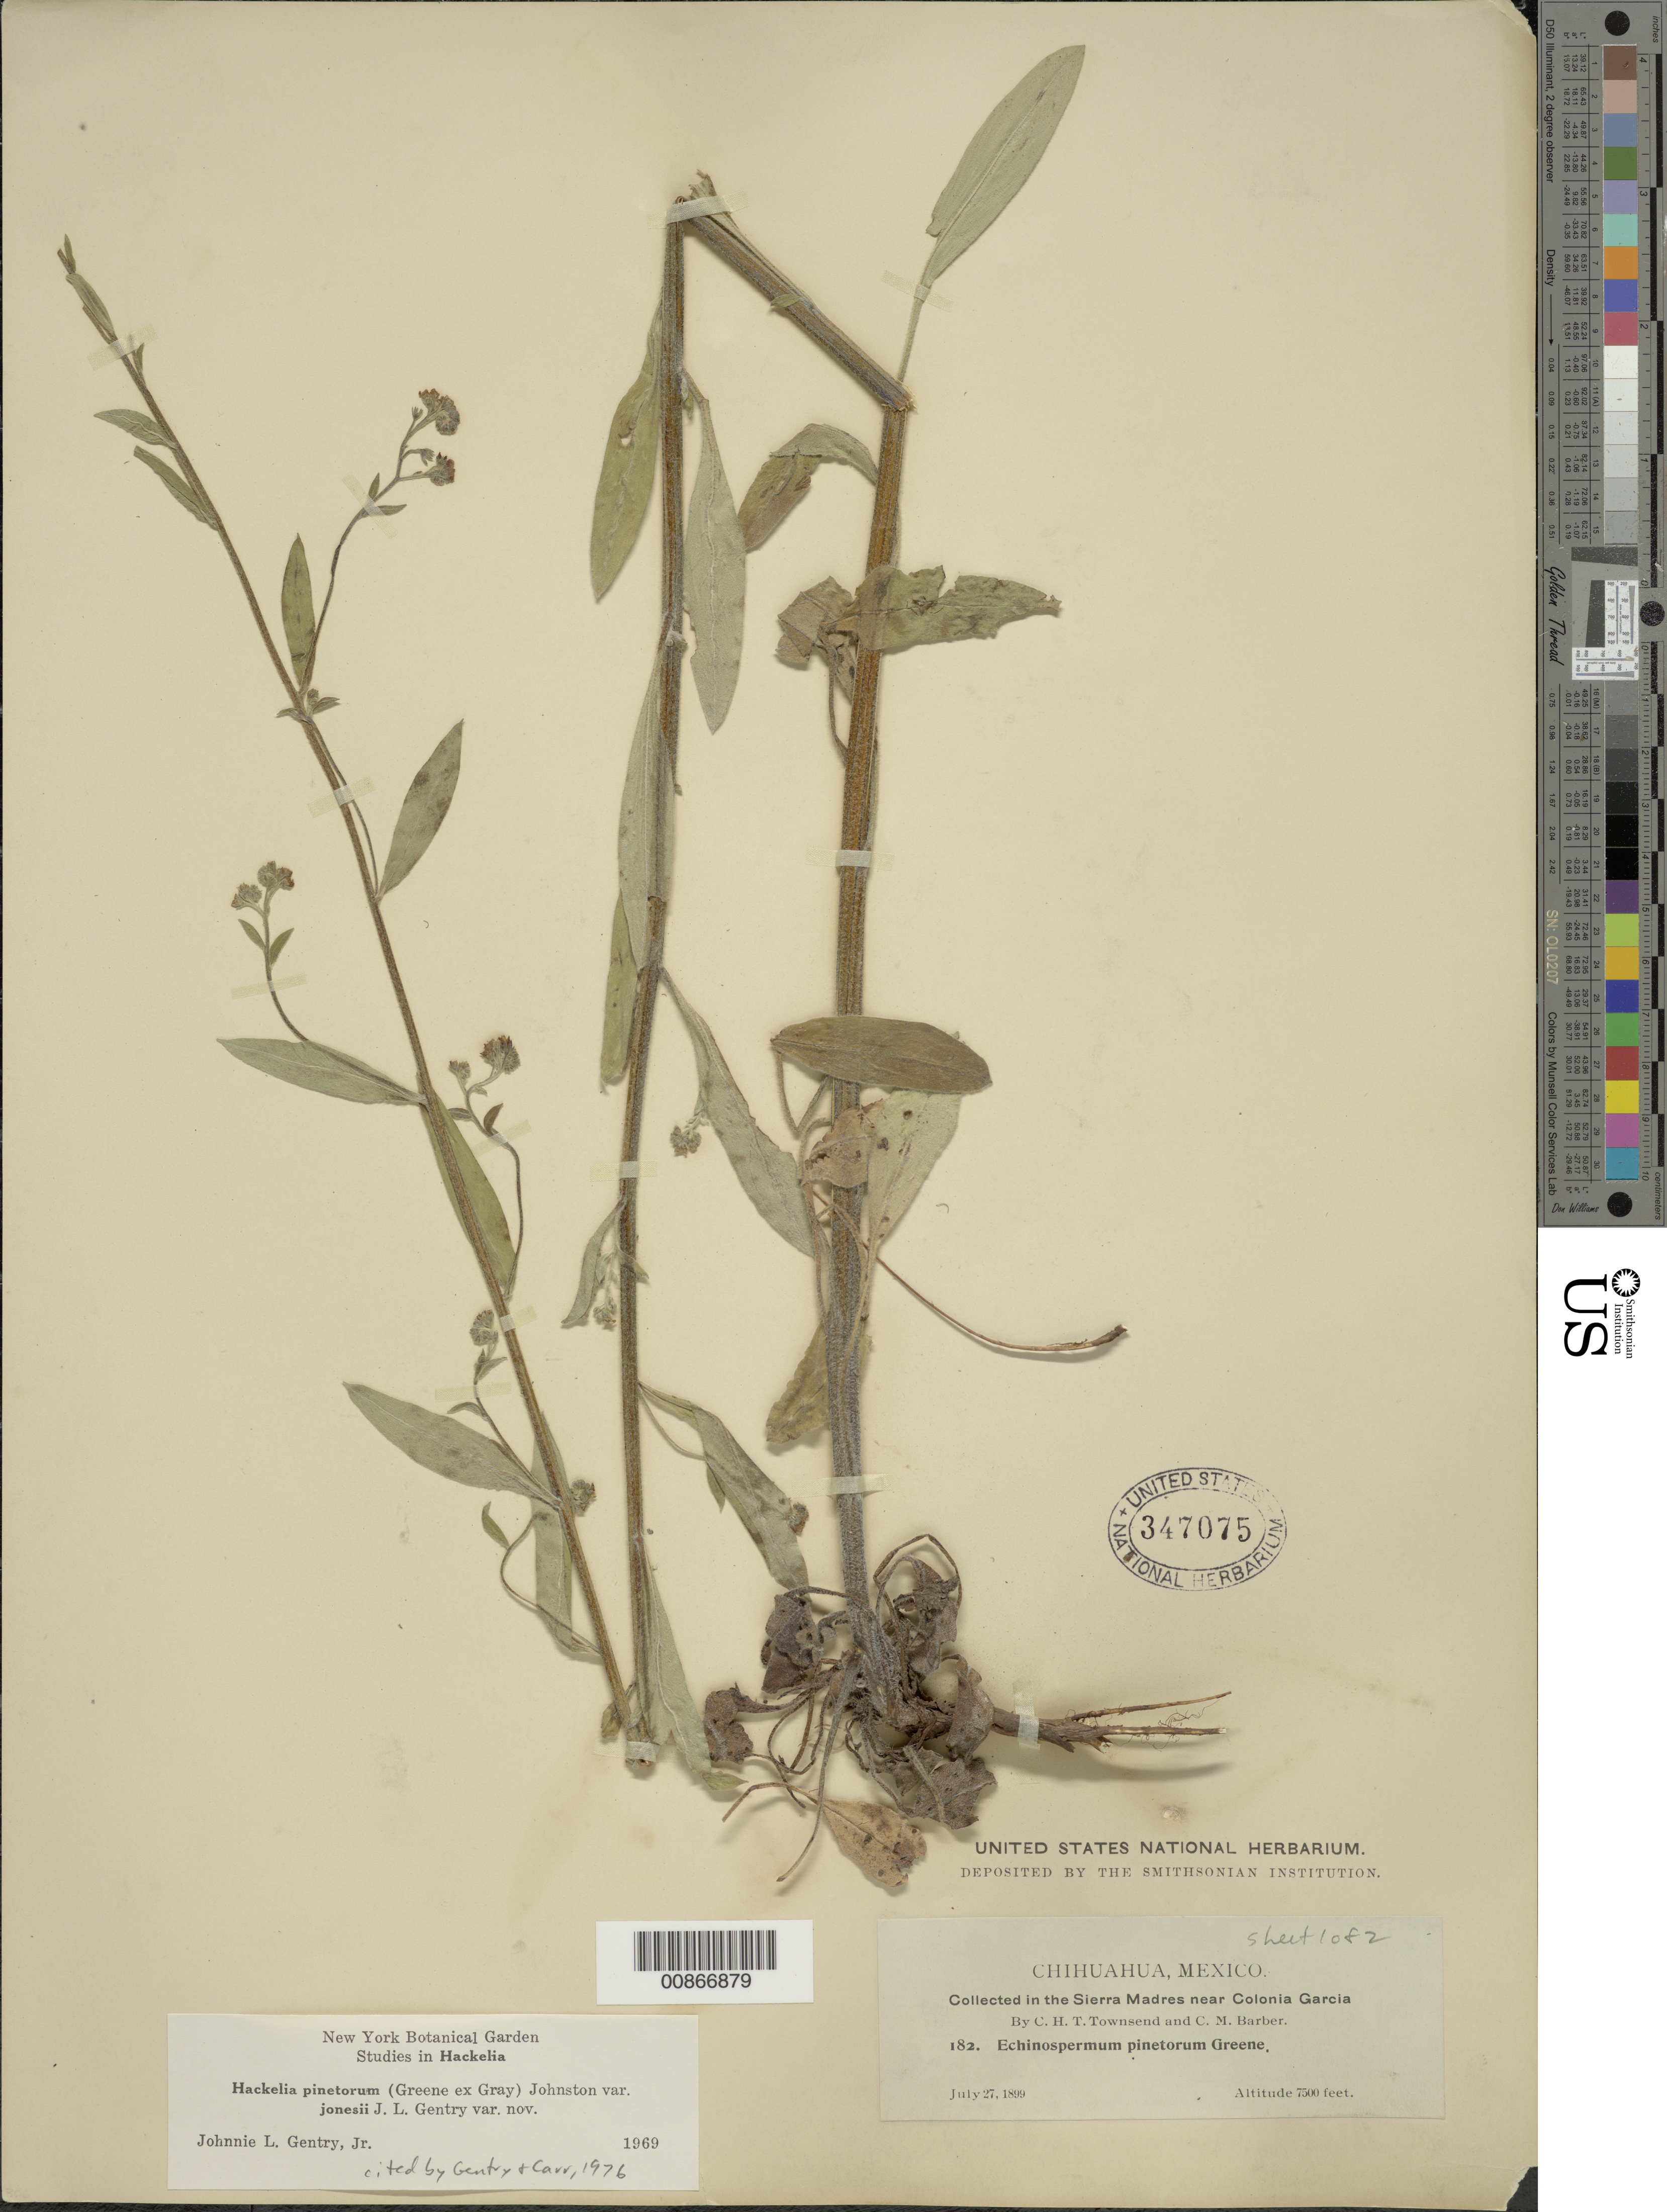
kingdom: Plantae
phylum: Tracheophyta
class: Magnoliopsida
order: Boraginales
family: Boraginaceae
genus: Hackelia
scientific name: Hackelia pinetorum var. jonesii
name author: J.L. Gentry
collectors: C. H. T. Townsend & C. Barber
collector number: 182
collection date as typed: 27 Jul 1899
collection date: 1899-07-27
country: Mexico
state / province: Chihuahua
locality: Sierra Madre near Colonia García, Chihuahua.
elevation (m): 2286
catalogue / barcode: US 347075